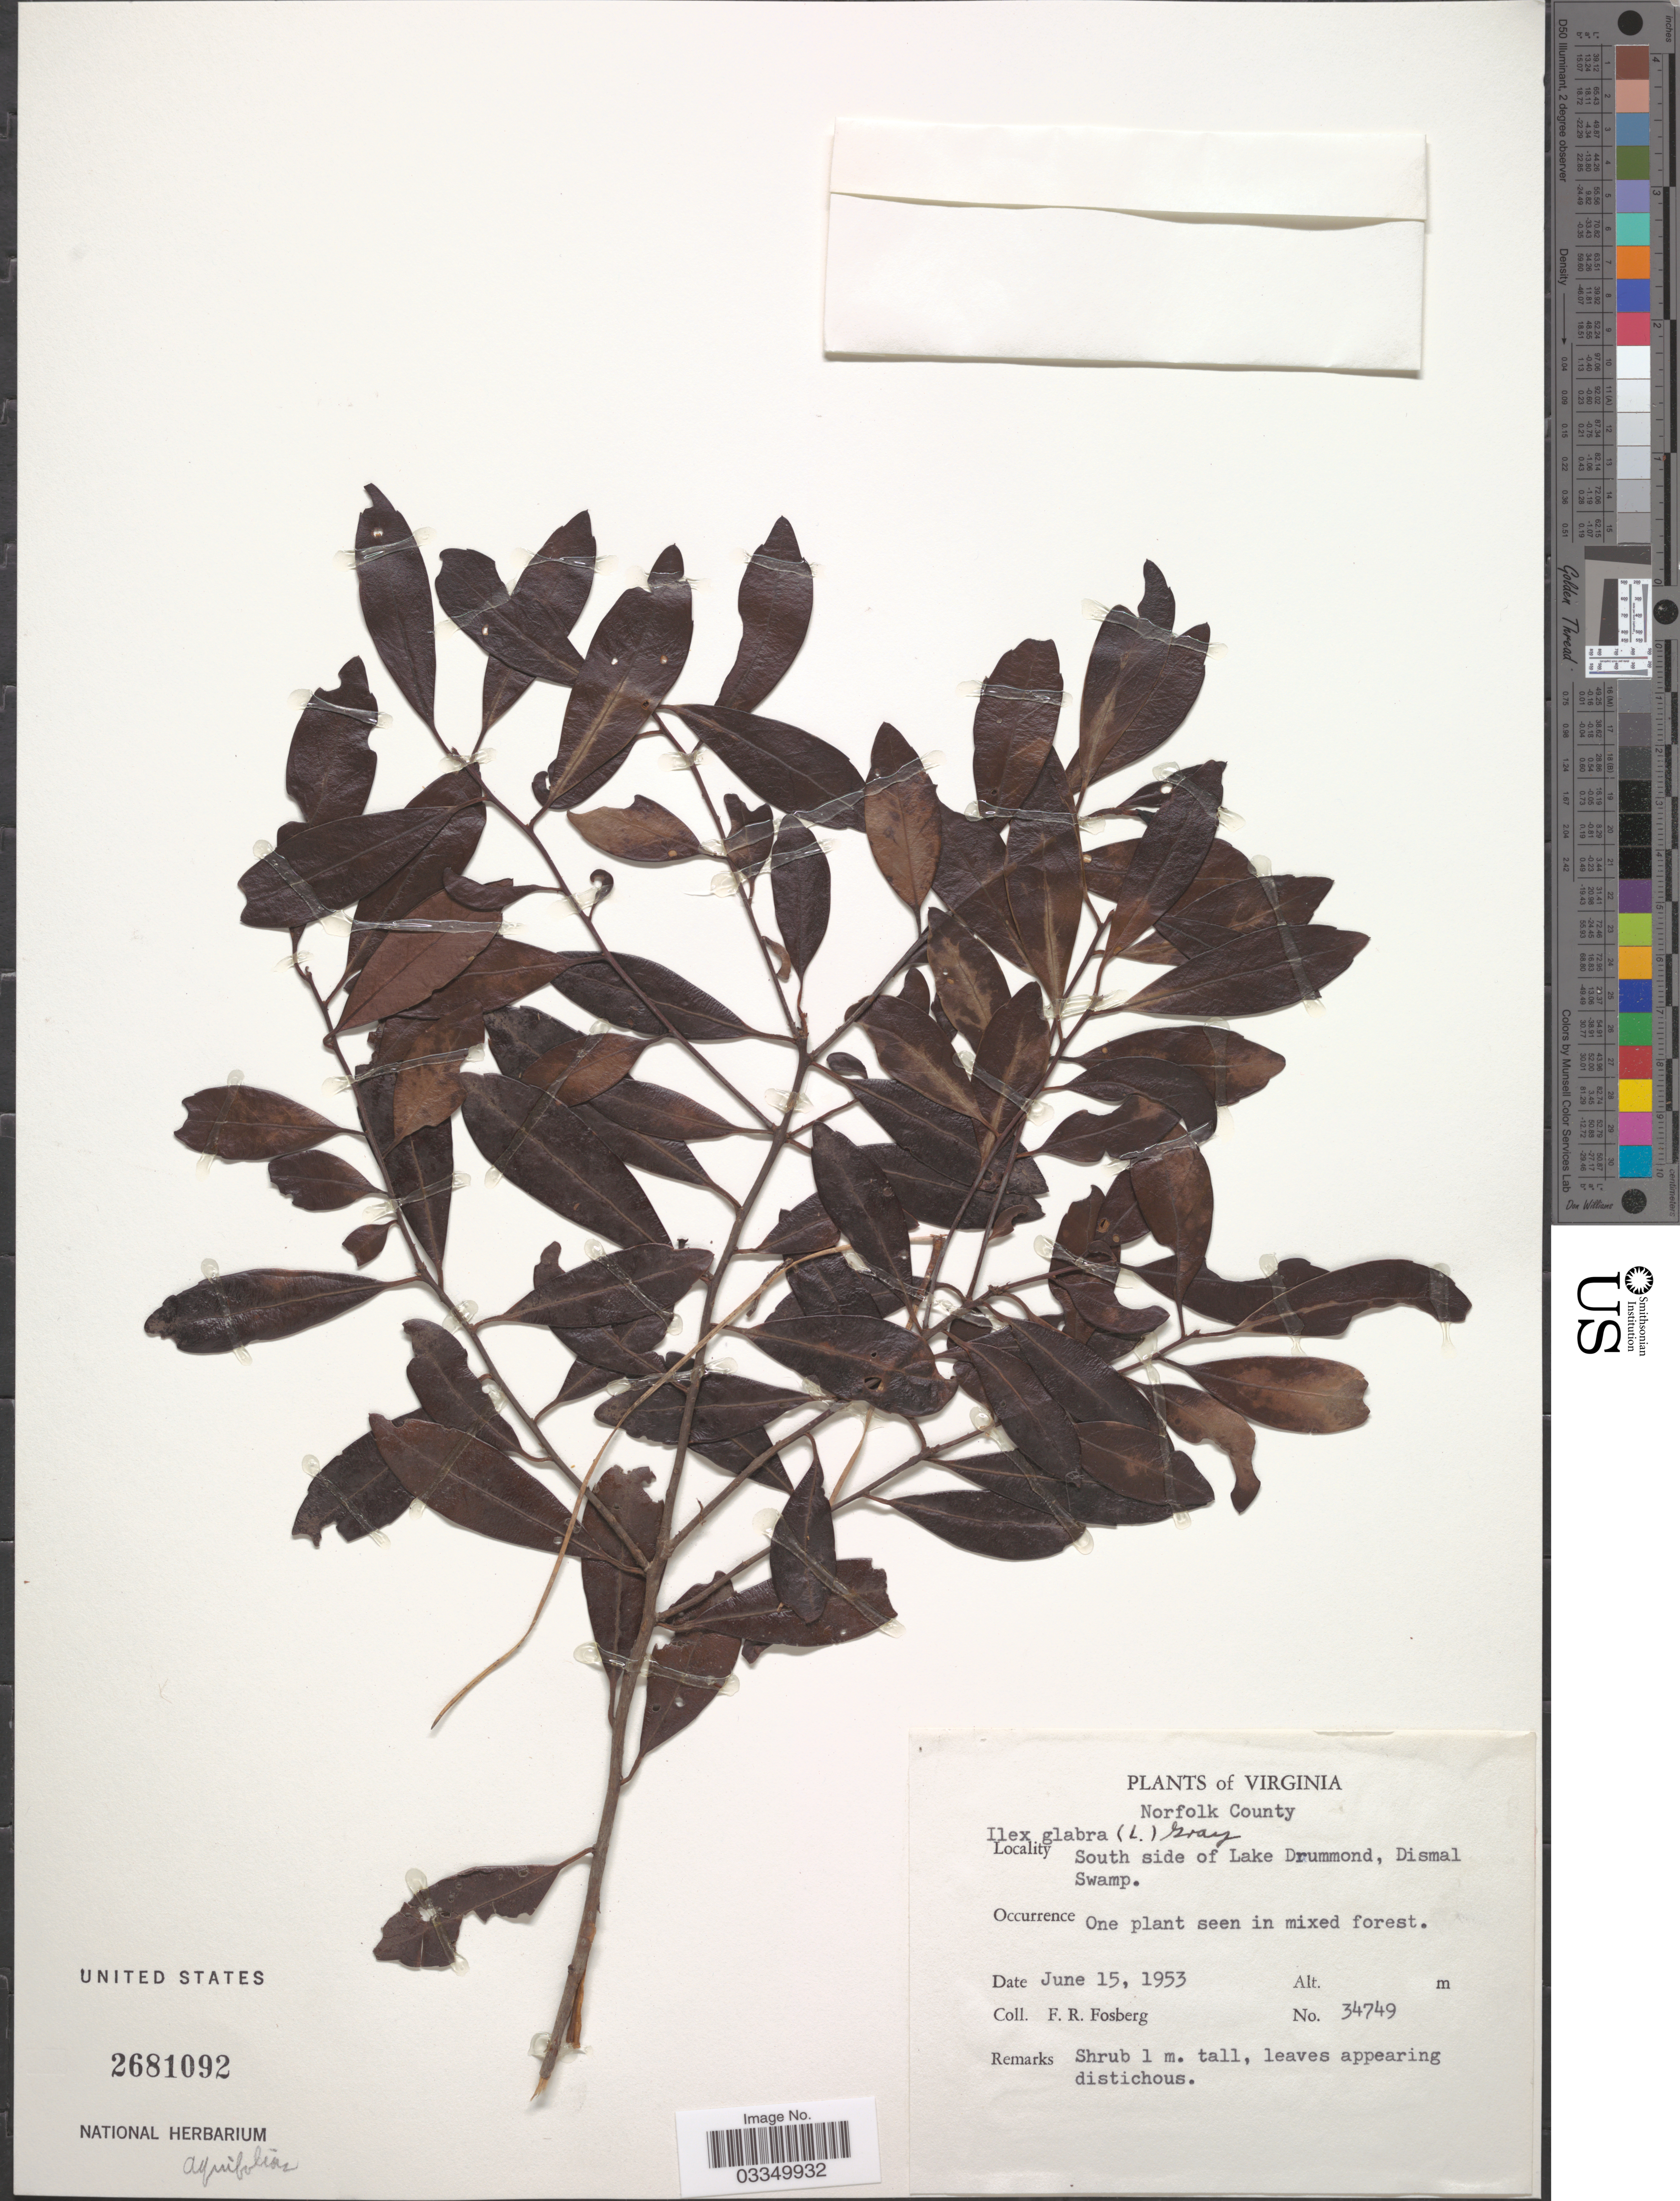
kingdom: Plantae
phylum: Tracheophyta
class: Magnoliopsida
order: Aquifoliales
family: Aquifoliaceae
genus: Ilex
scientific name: Ilex glabra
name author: (L.) A. Gray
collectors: F. R. Fosberg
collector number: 34749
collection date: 1953-06-15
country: United States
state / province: Virginia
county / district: City of Norfolk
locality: Norfolk County. South side of Lake Drummond, Dismal Swamp.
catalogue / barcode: US 2681092